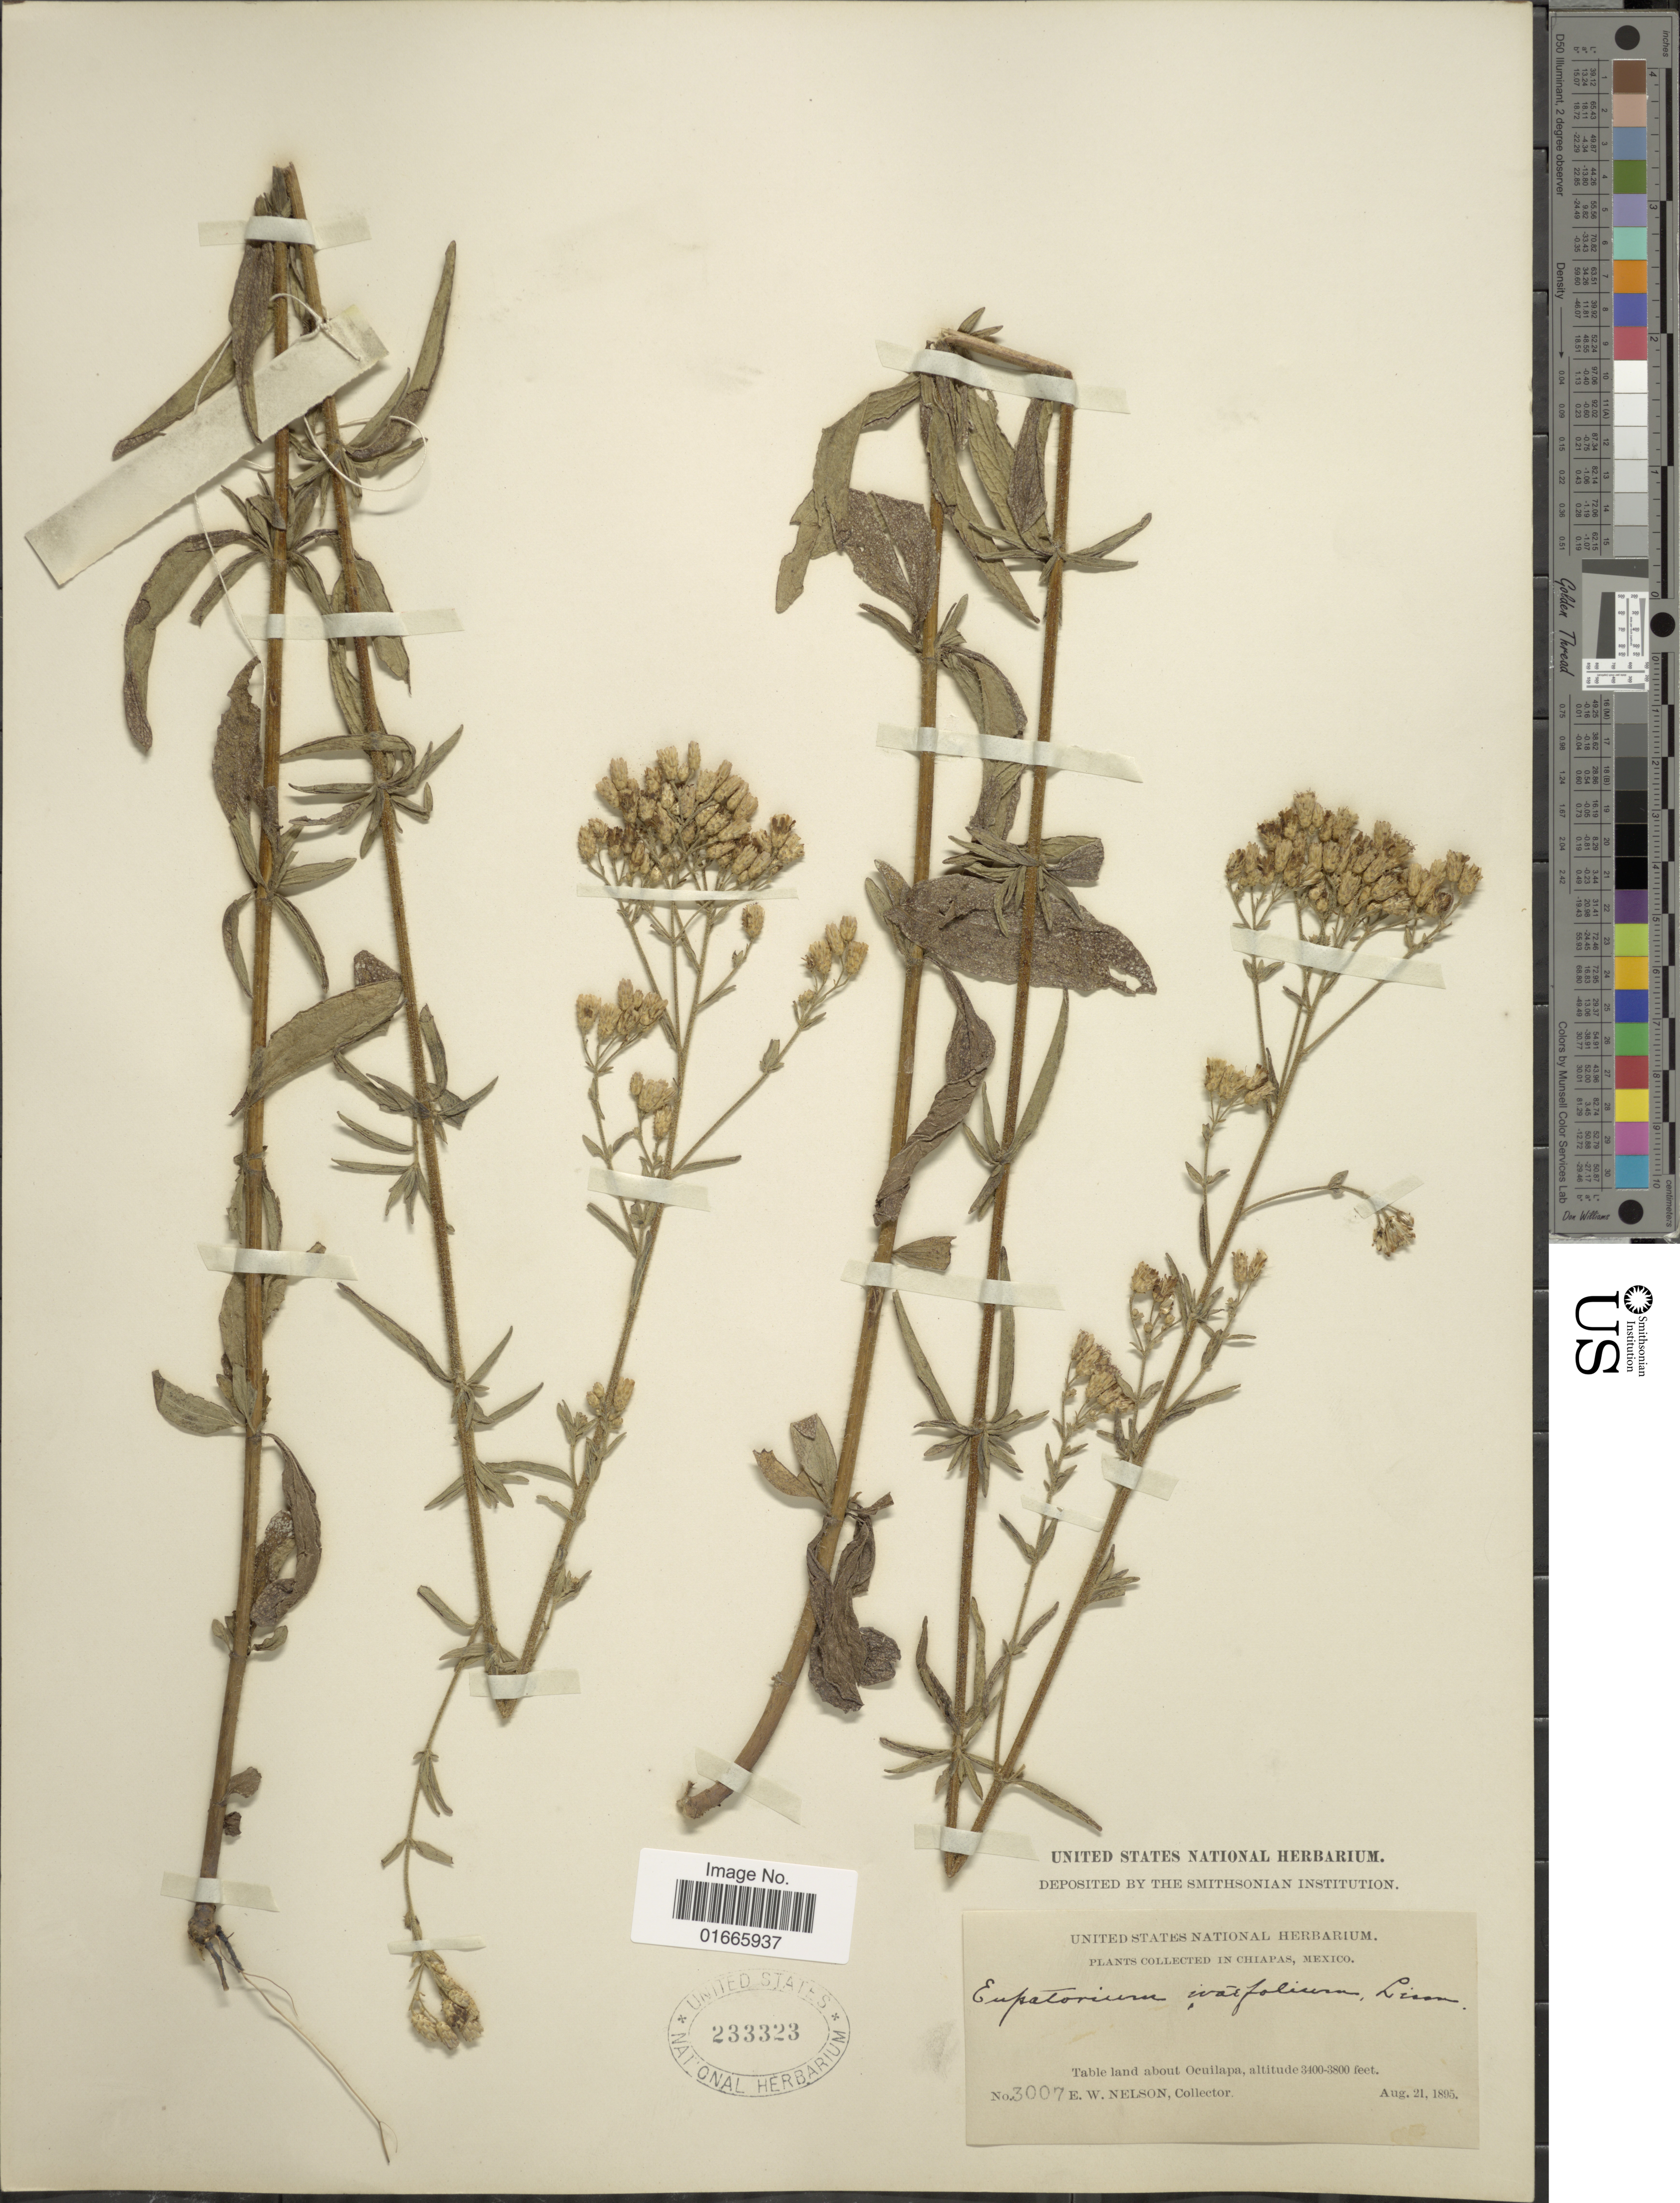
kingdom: Plantae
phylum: Tracheophyta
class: Magnoliopsida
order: Asterales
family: Asteraceae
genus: Chromolaena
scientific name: Chromolaena ivaefolia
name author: (L.) R.M. King & H. Rob.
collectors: E. W. Nelson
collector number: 3007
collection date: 1895-08-21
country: Mexico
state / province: Chiapas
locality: Table land about Ocuilapa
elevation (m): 1036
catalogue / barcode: US 233323